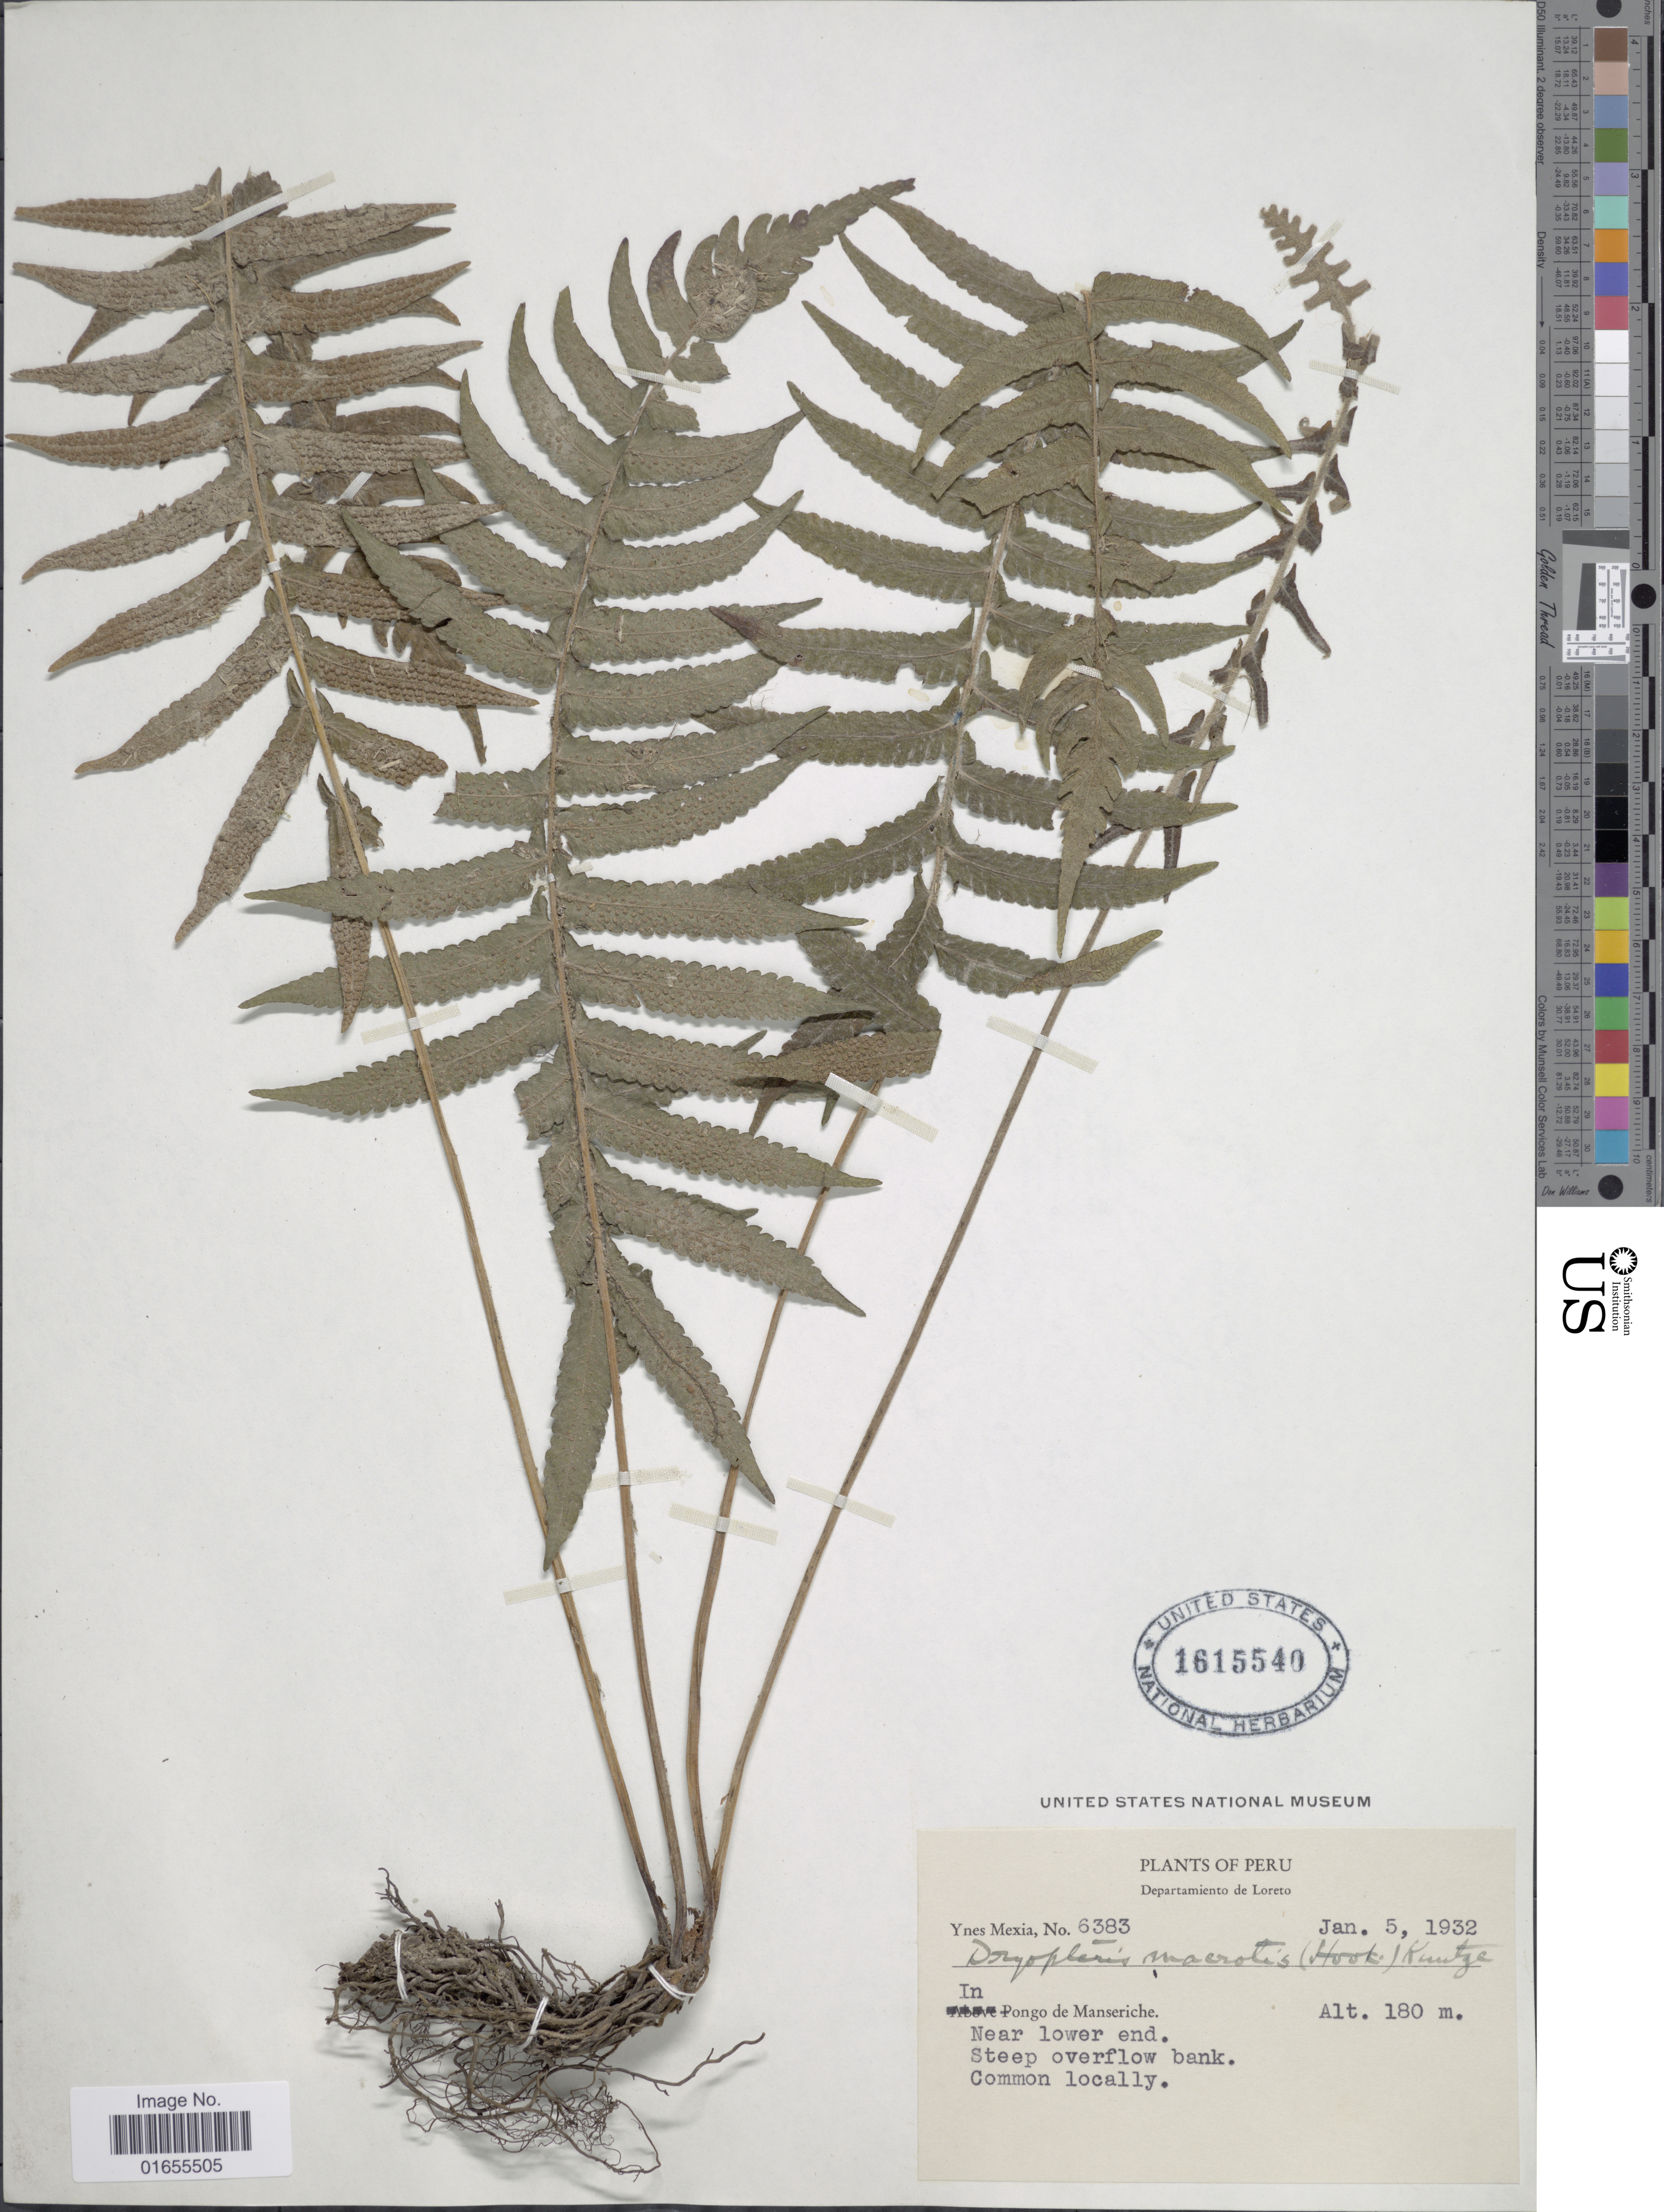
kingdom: Plantae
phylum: Tracheophyta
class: Polypodiopsida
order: Polypodiales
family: Thelypteridaceae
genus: Goniopteris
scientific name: Goniopteris macrotis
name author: (Hook. f.) Pic. Serm.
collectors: Y. Mexia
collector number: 6383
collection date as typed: nnn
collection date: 1932-01-05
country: Peru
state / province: Loreto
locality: In Pongo de Manseriche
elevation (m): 180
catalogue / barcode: US 1615540